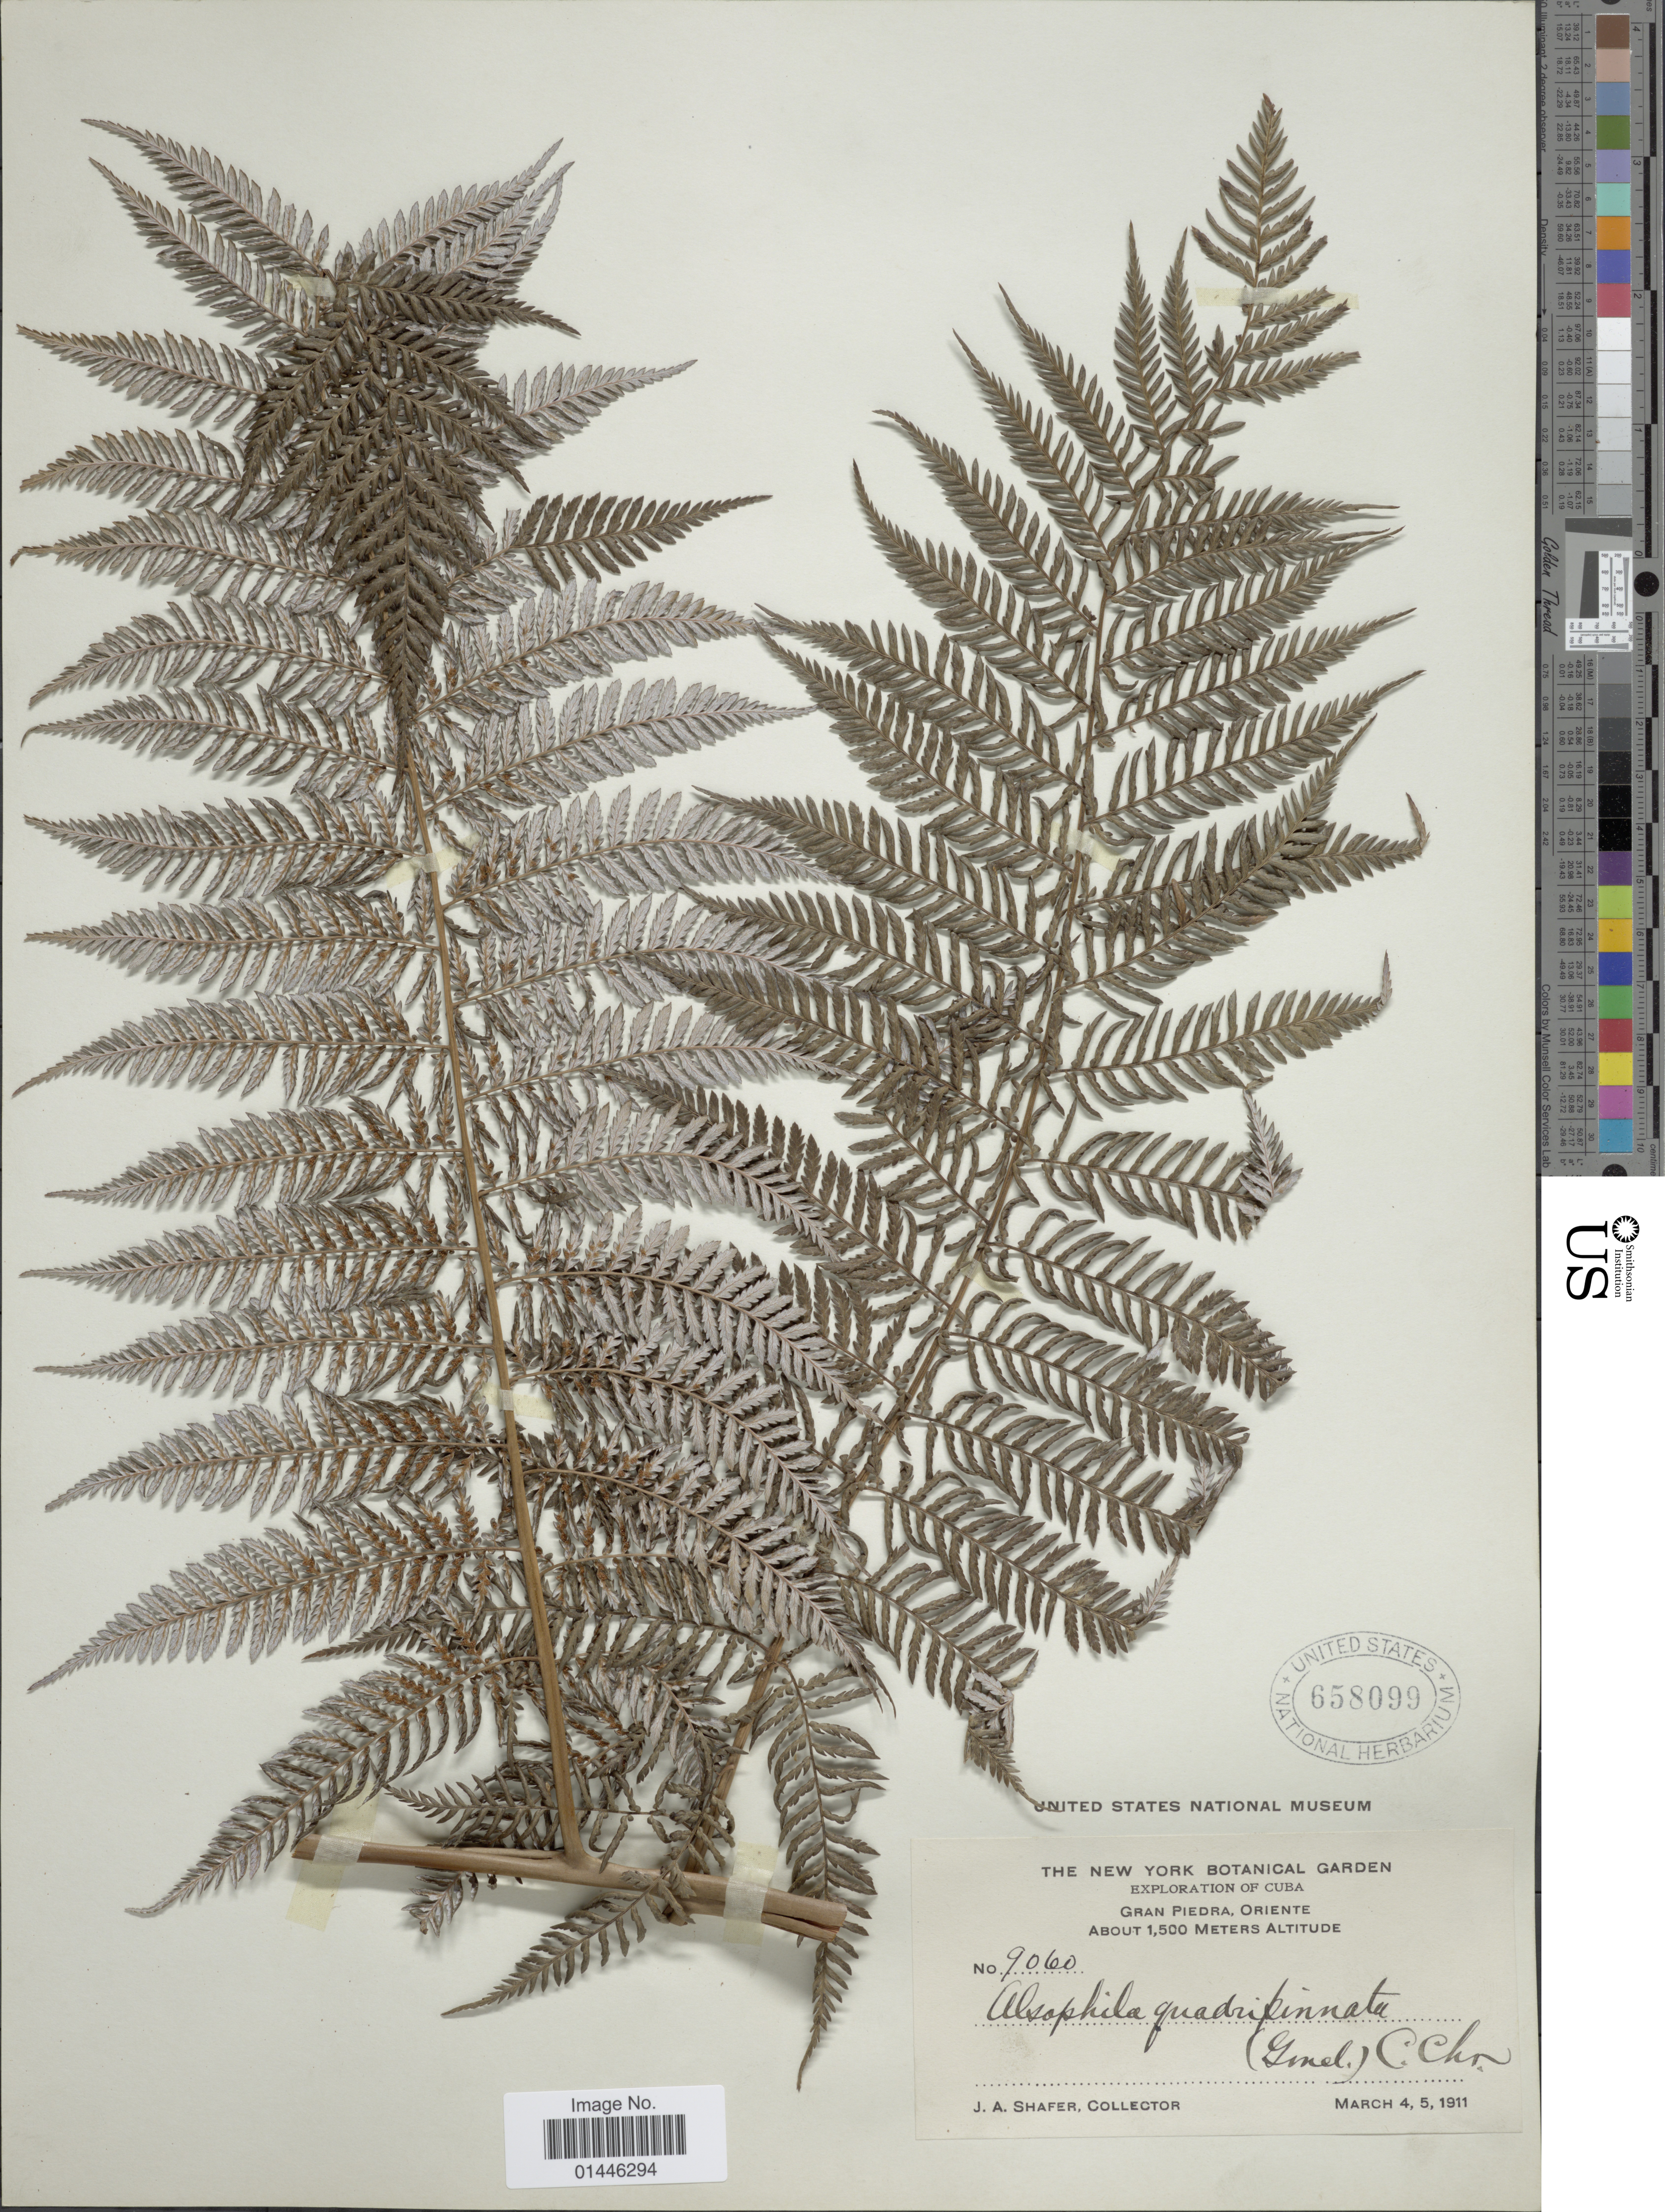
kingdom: Plantae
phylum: Tracheophyta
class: Polypodiopsida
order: Cyatheales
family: Dicksoniaceae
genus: Lophosoria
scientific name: Lophosoria quadripinnata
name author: (J.F. Gmel.) C. Chr.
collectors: J. A. Shafer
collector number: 9060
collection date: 1911-03-04/1911-03-05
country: Cuba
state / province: Oriente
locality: Gran Piedra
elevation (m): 1500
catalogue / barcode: US 658099